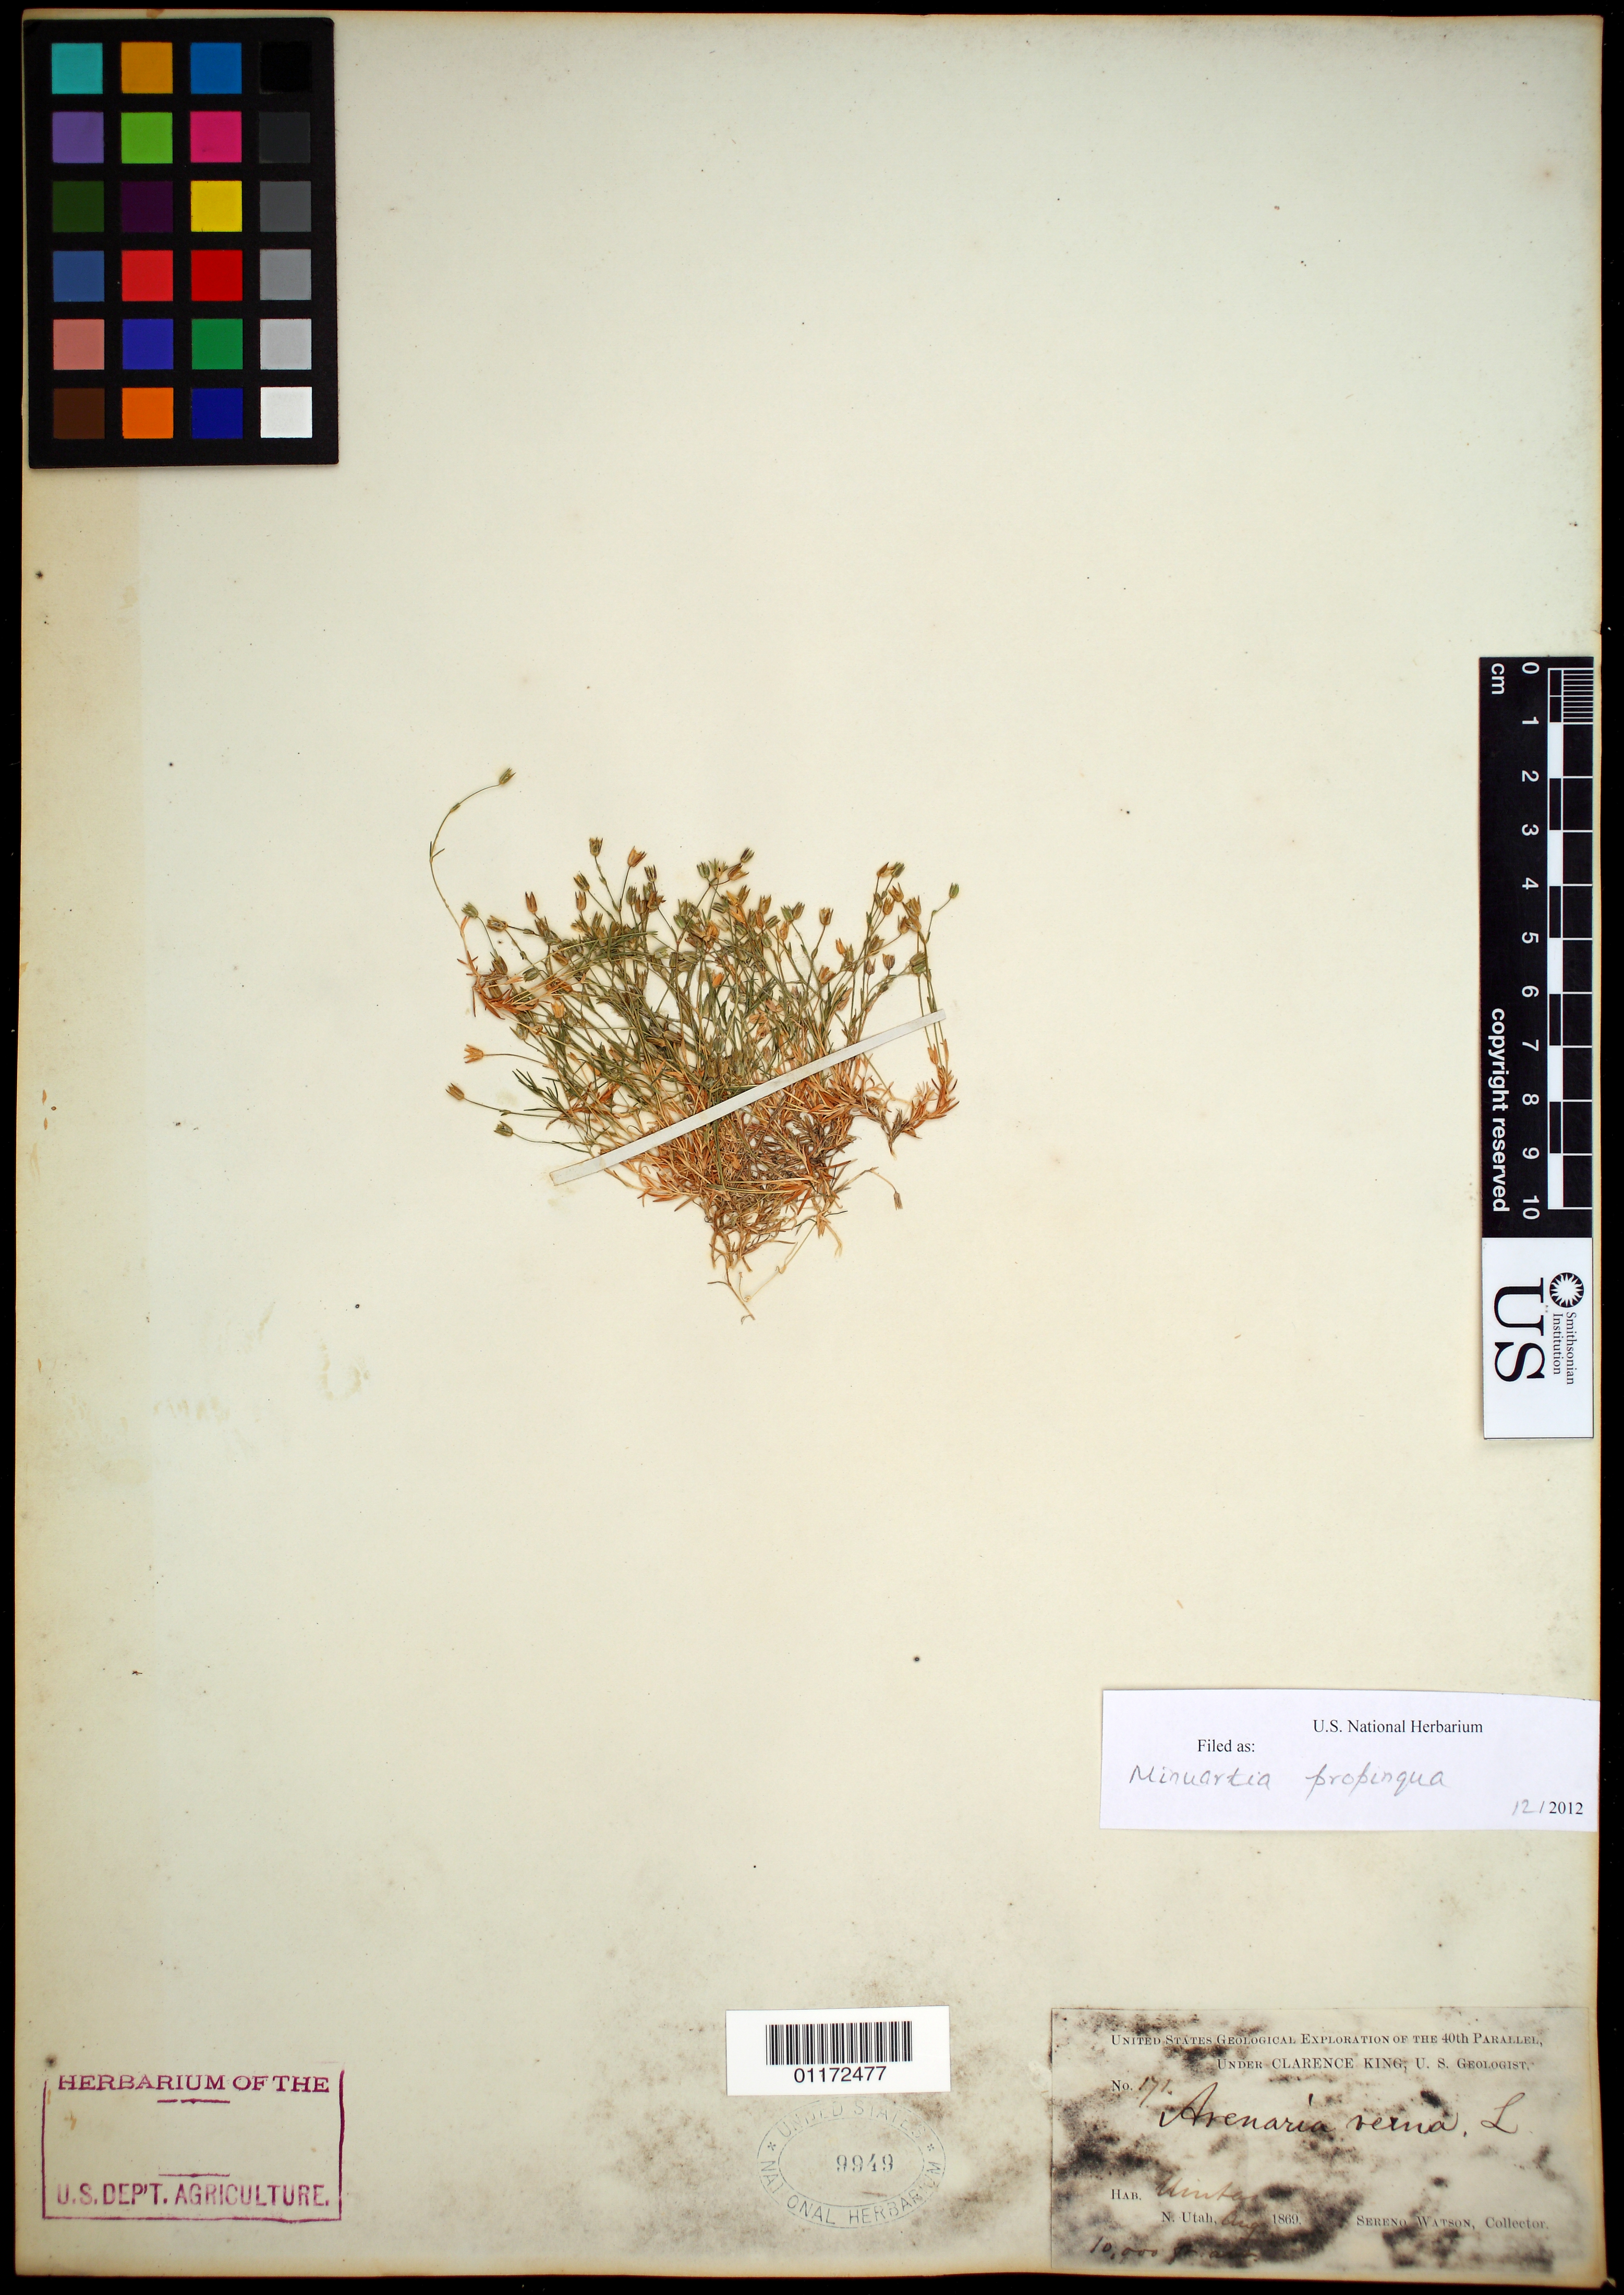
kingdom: Plantae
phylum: Tracheophyta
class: Magnoliopsida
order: Caryophyllales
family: Caryophyllaceae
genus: Minuartia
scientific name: Minuartia propinqua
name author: (Richardson) House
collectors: S. Watson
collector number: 171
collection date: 1869-08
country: United States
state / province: Utah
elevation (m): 3048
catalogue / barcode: US 9949